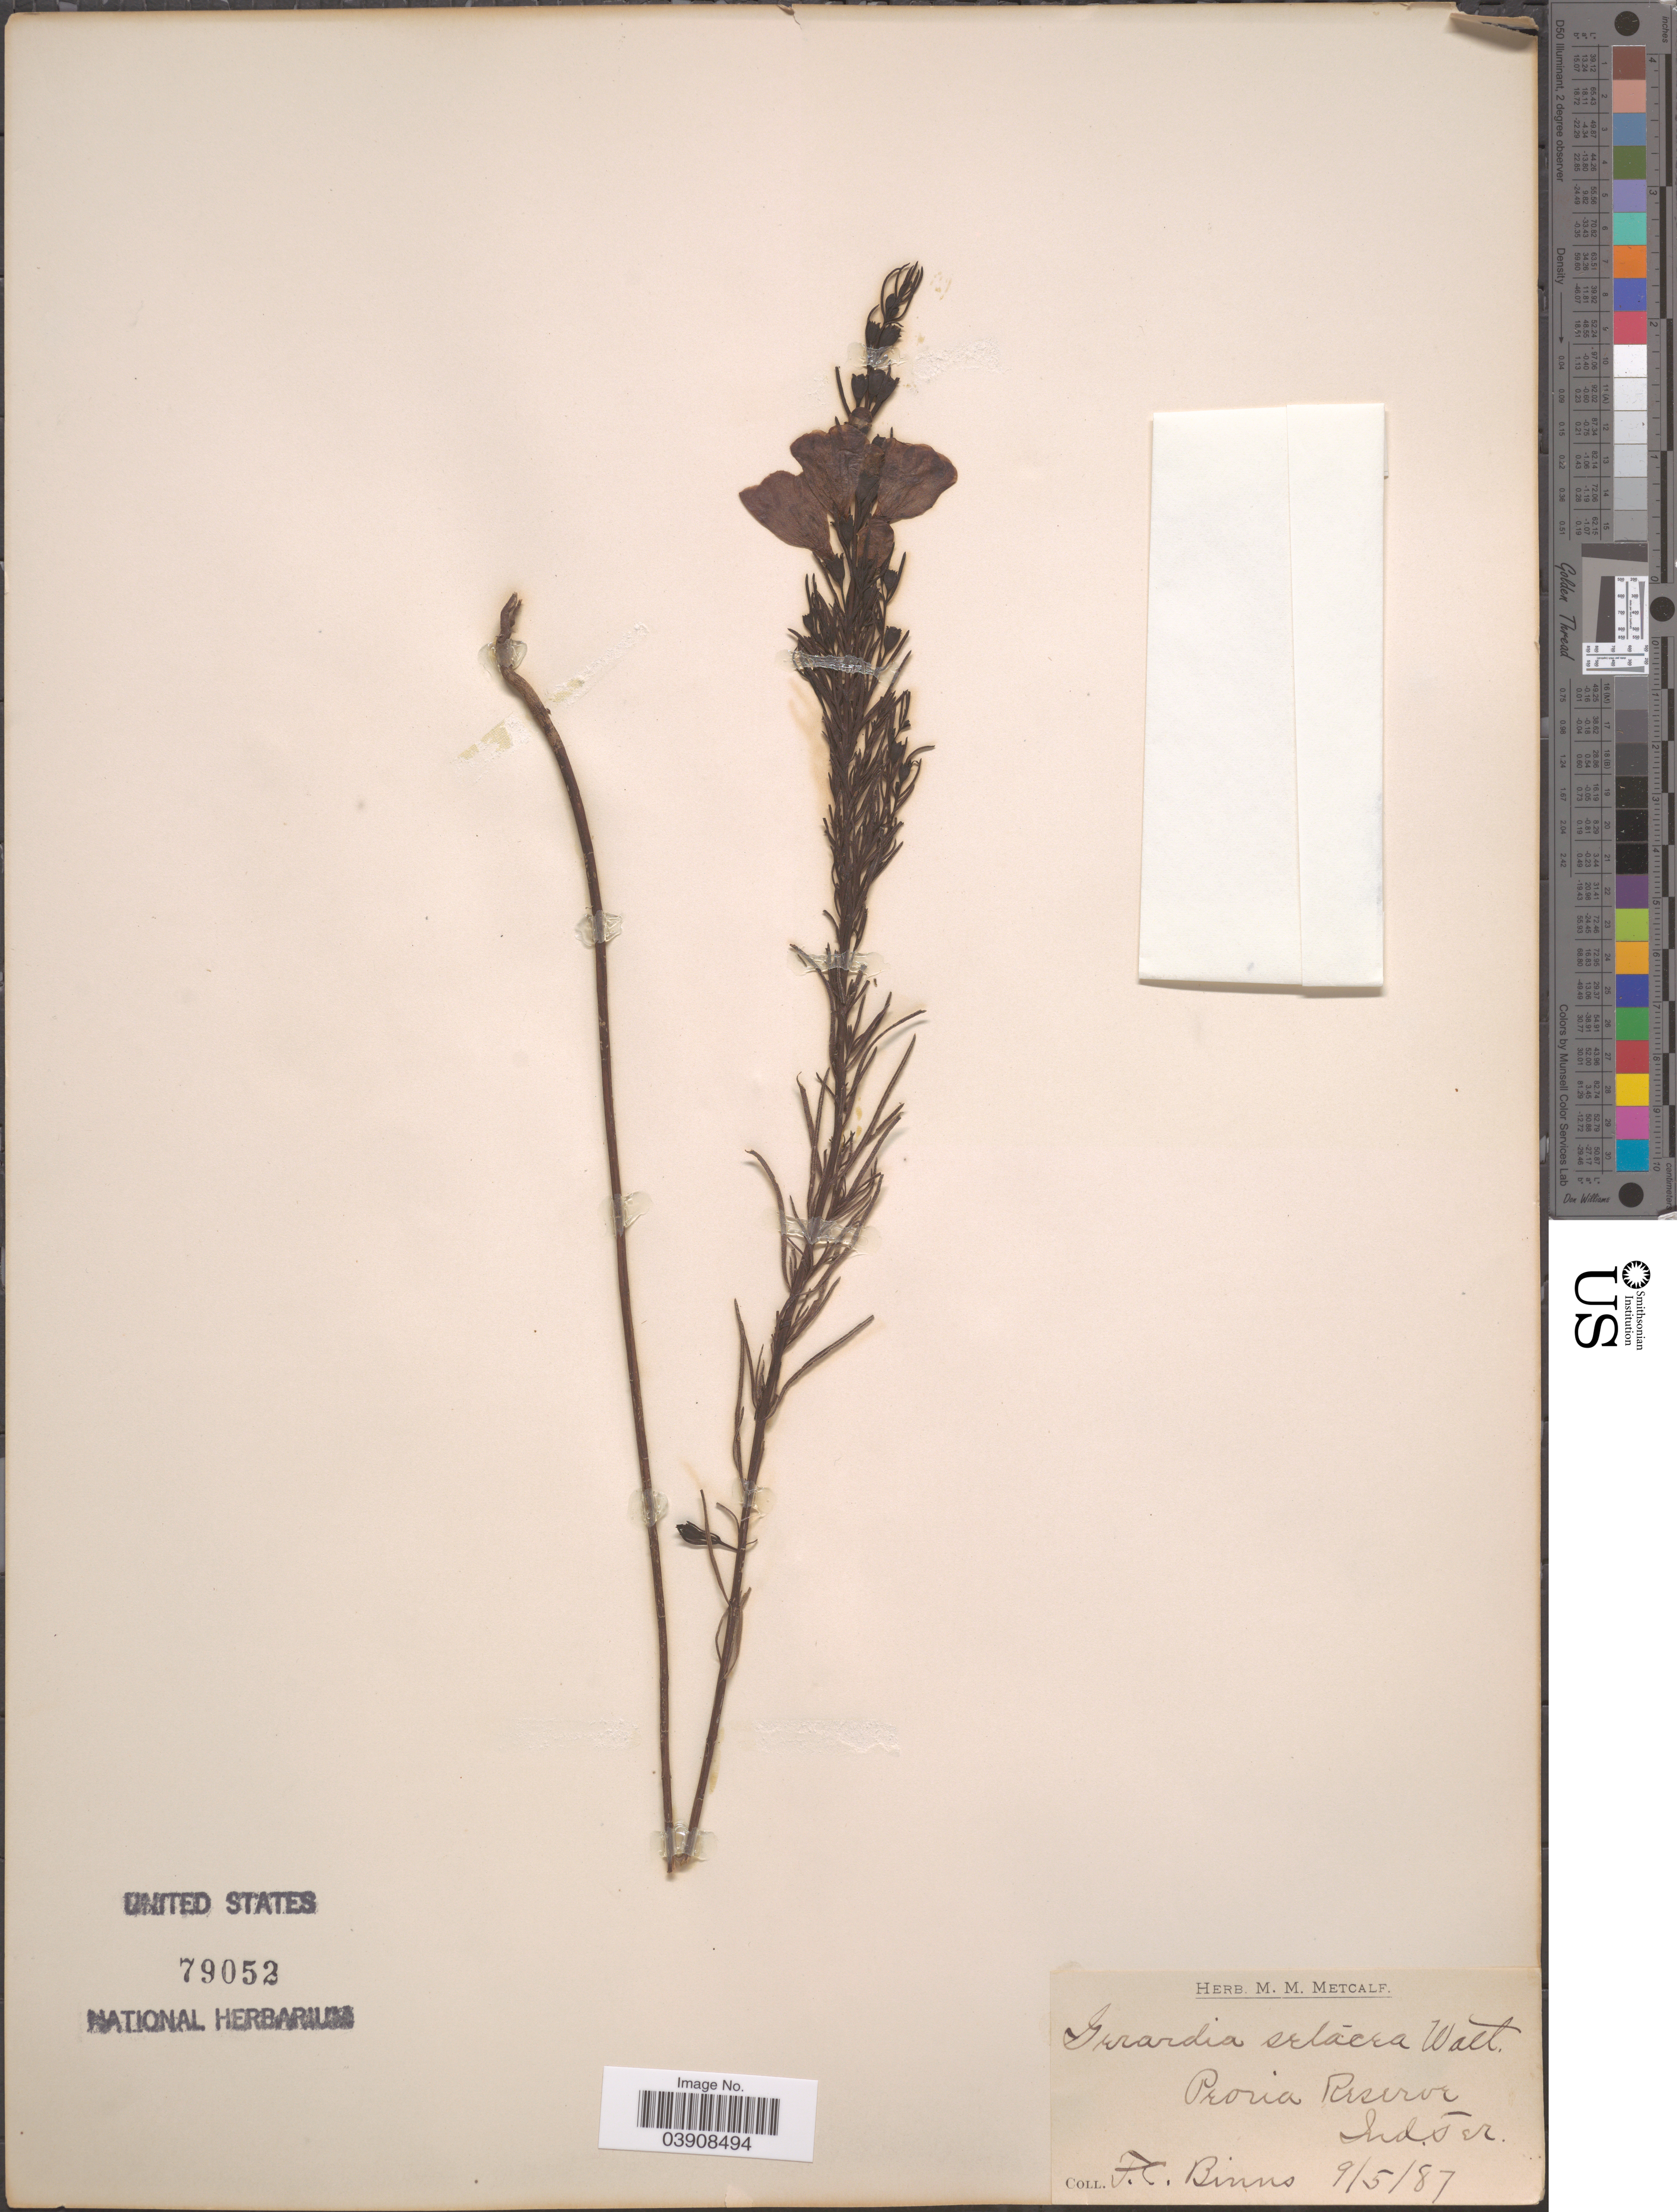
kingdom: Plantae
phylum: Tracheophyta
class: Magnoliopsida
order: Lamiales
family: Orobanchaceae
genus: Agalinis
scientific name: Agalinis setacea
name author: (J.F. Gmel.) Raf.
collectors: F. Binns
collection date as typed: Transcribed d/m/y: 5/9/87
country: United States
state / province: Oklahoma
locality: Peoria Reserve. Ind. Ter.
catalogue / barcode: US 79052